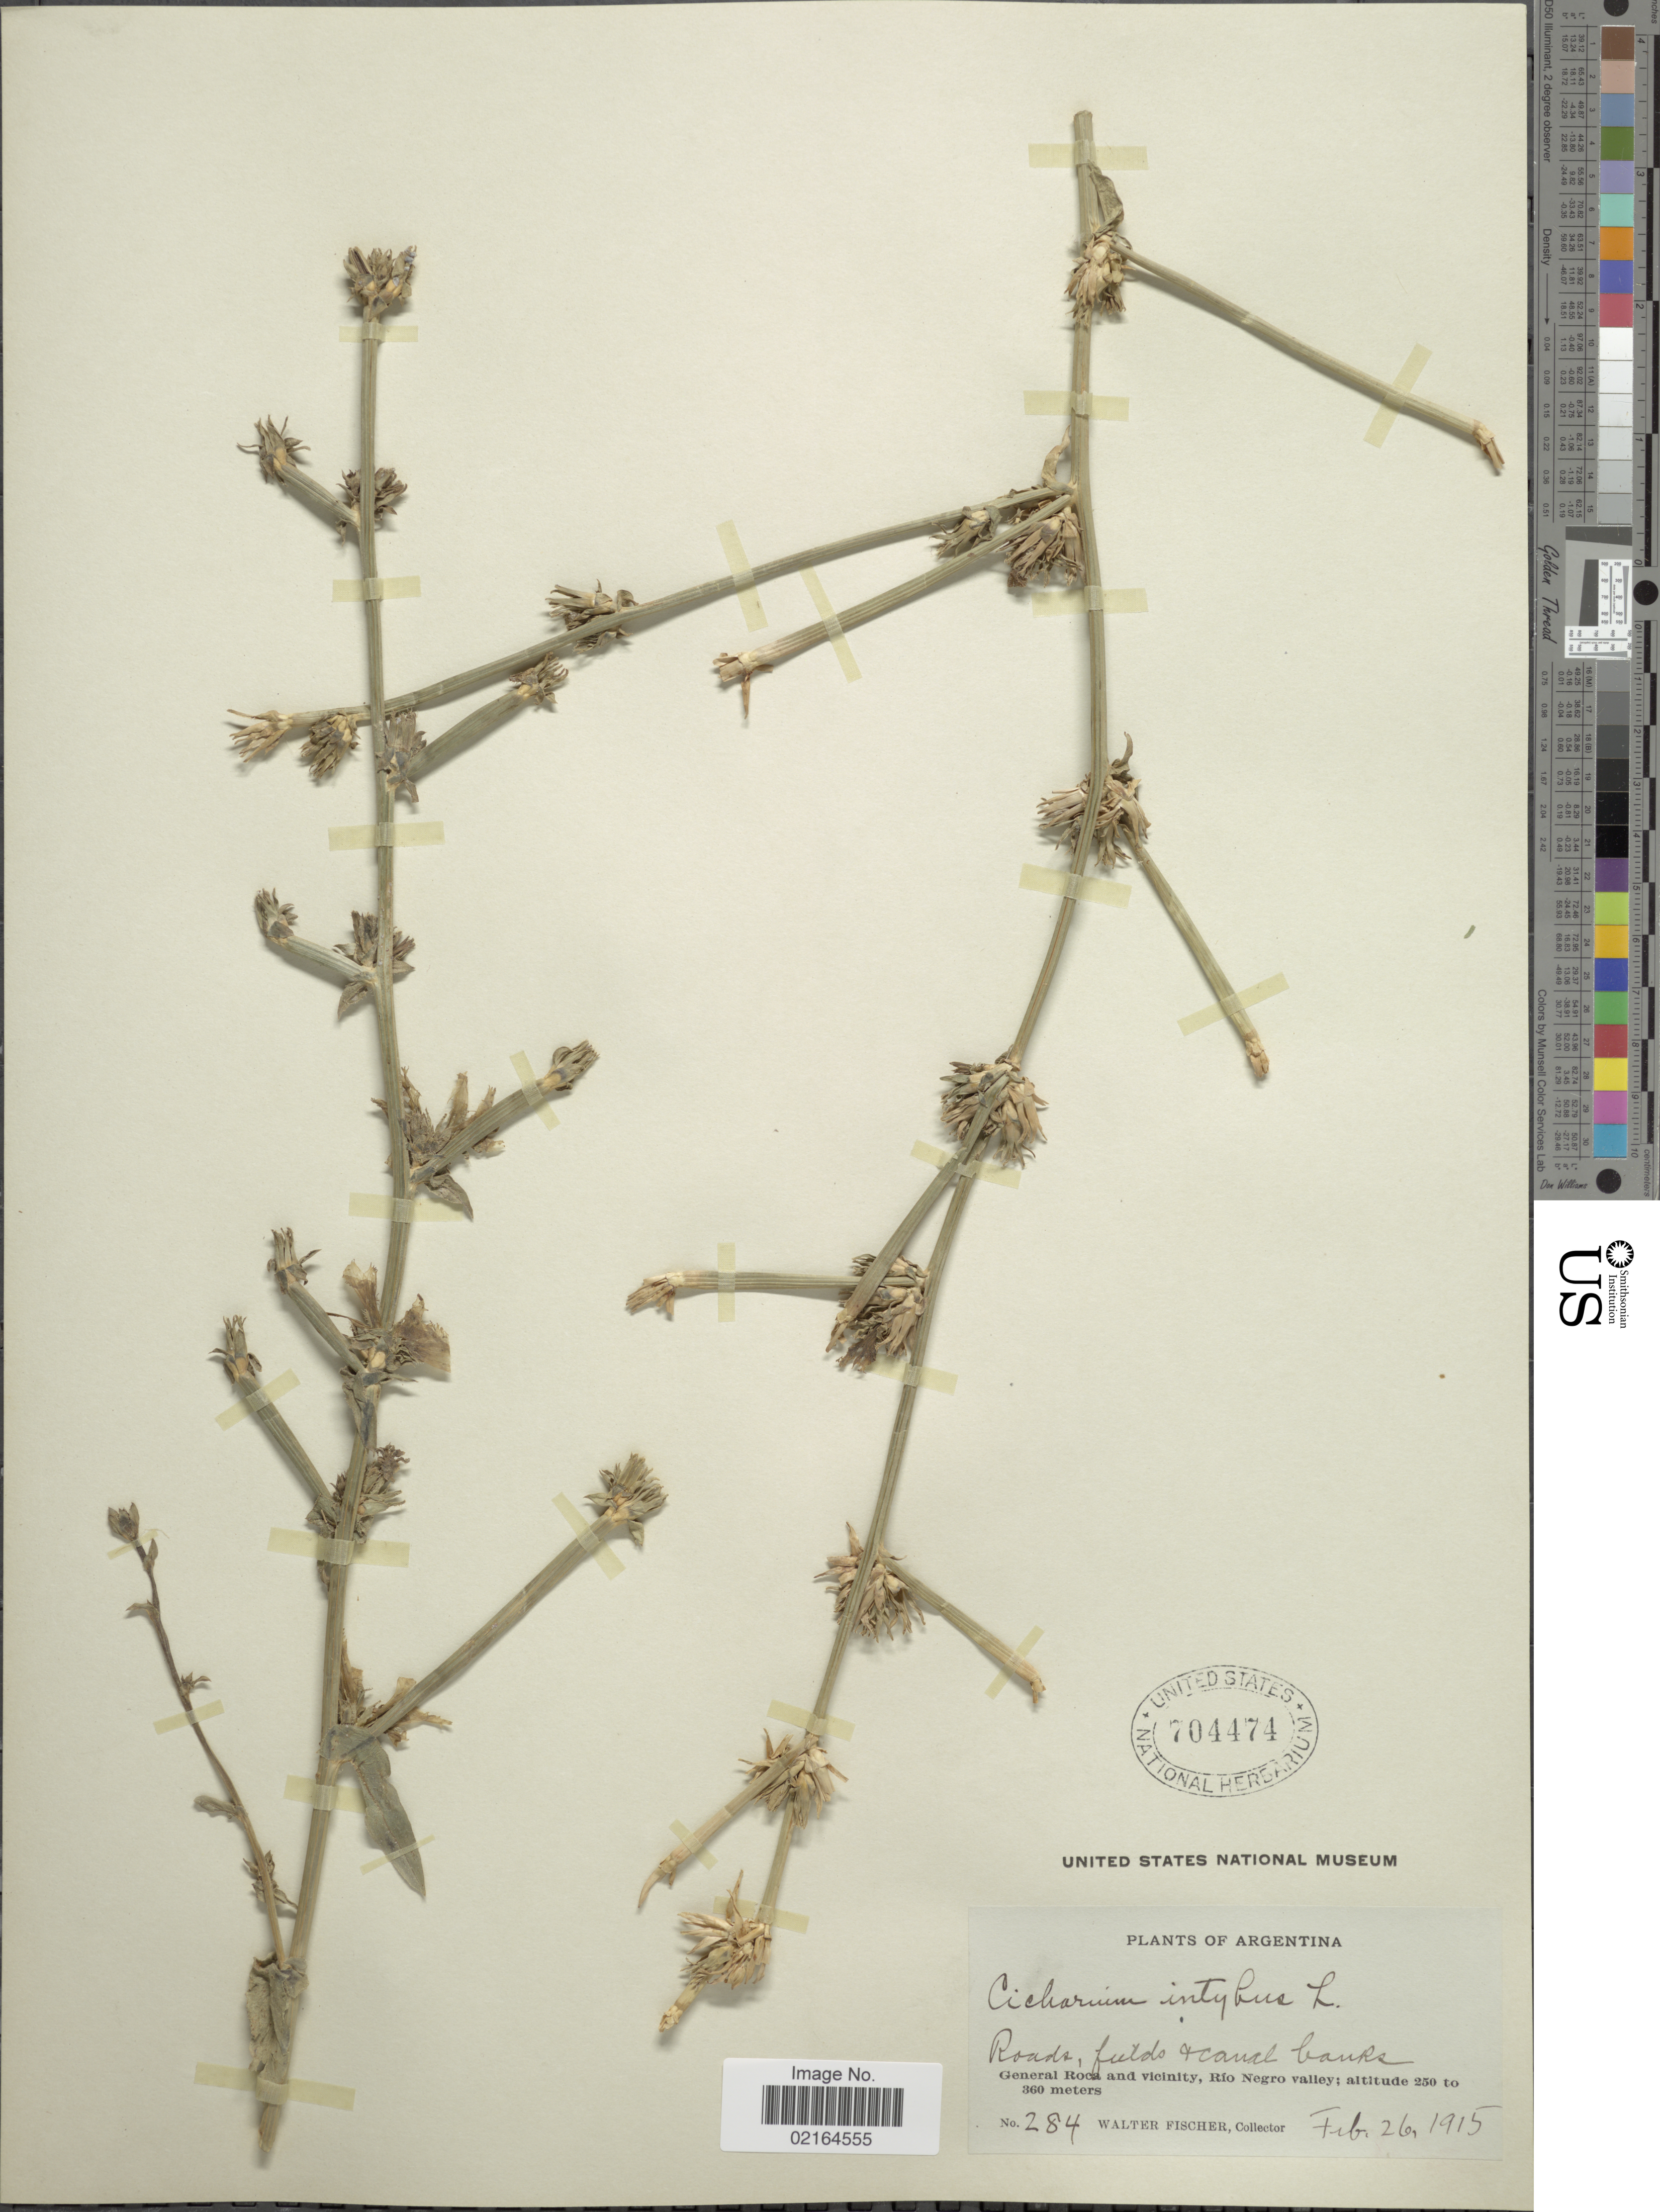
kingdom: Plantae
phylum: Tracheophyta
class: Magnoliopsida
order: Asterales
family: Asteraceae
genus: Cichorium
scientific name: Cichorium intybus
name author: L.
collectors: W. Fischer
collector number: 284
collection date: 1915-02-26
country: Argentina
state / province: Rio Negro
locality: Roads, fields of Canal Banks, General Roca and vicinity, Rio Negro valley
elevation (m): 250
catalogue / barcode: US 704474